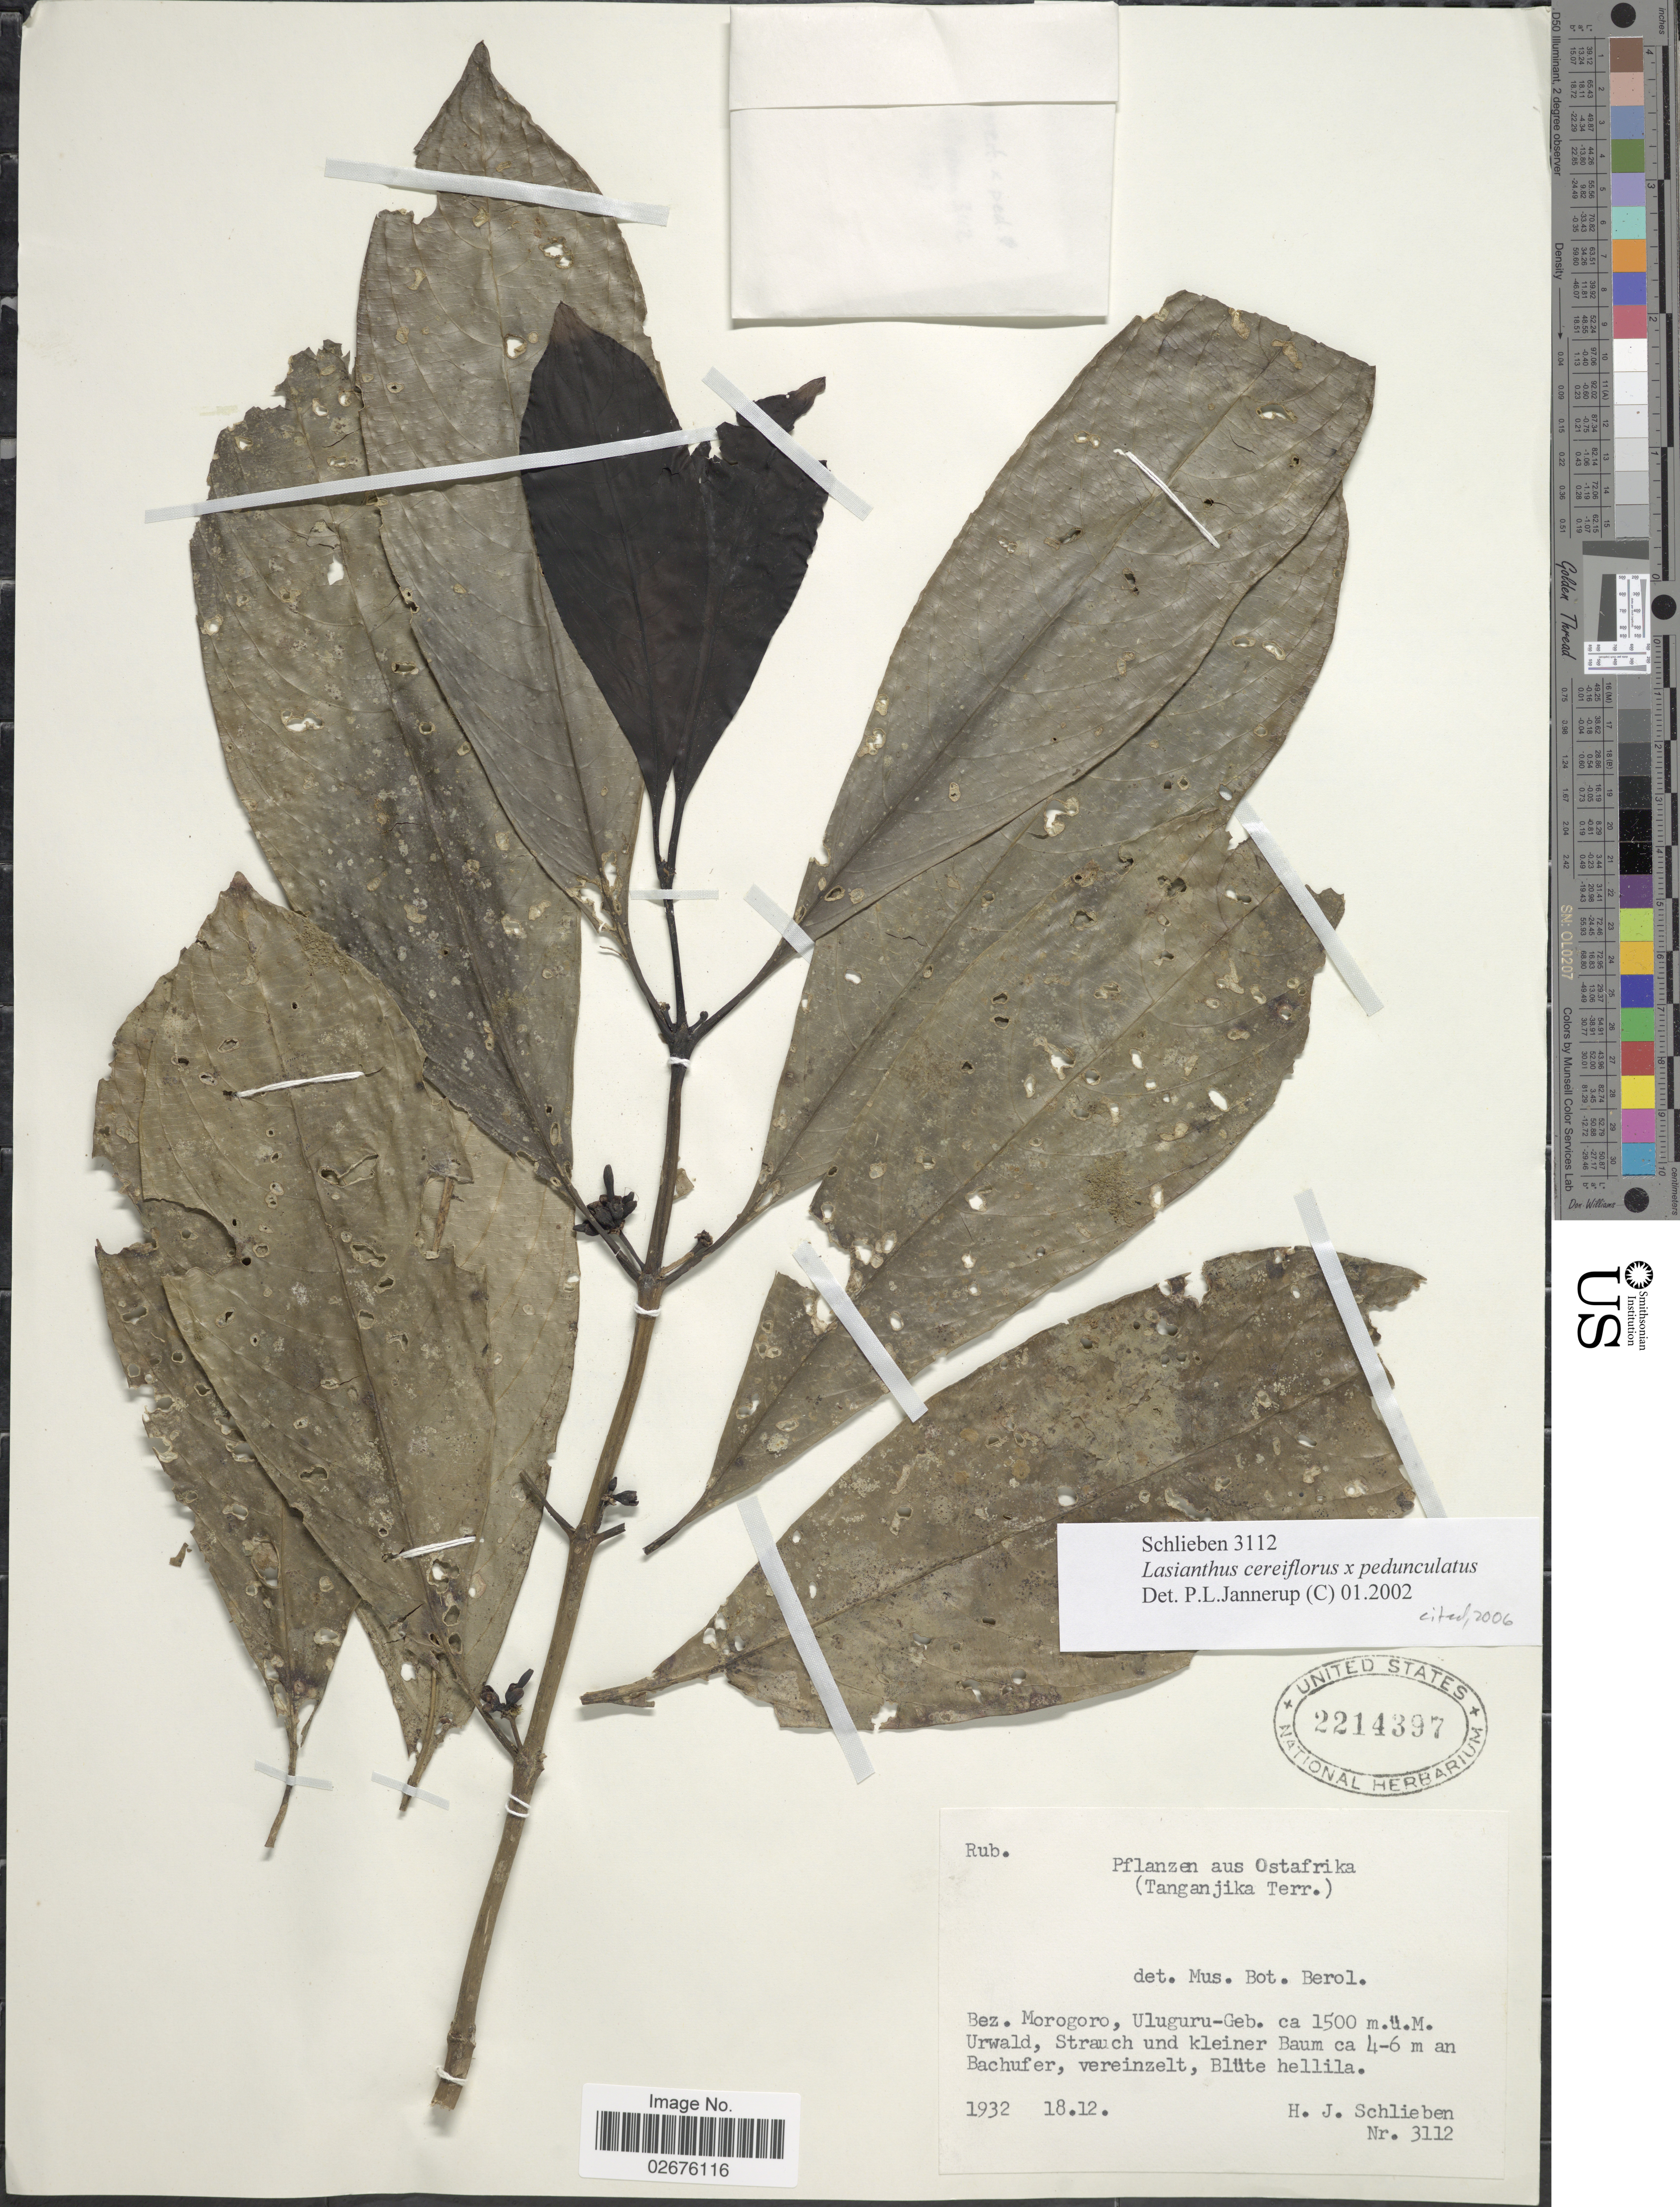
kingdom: Plantae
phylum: Tracheophyta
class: Magnoliopsida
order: Gentianales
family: Rubiaceae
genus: Lasianthus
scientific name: Lasianthus cereiflorus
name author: E.A. Bruce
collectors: H. J. Schlieben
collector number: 3112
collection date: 1932-12-18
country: Tanzania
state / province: Morogoro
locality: Ostafrika (Tanganjika Terr.). Bez. Morogoro, Uluguru-Geb.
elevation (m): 1500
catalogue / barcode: US 2214397